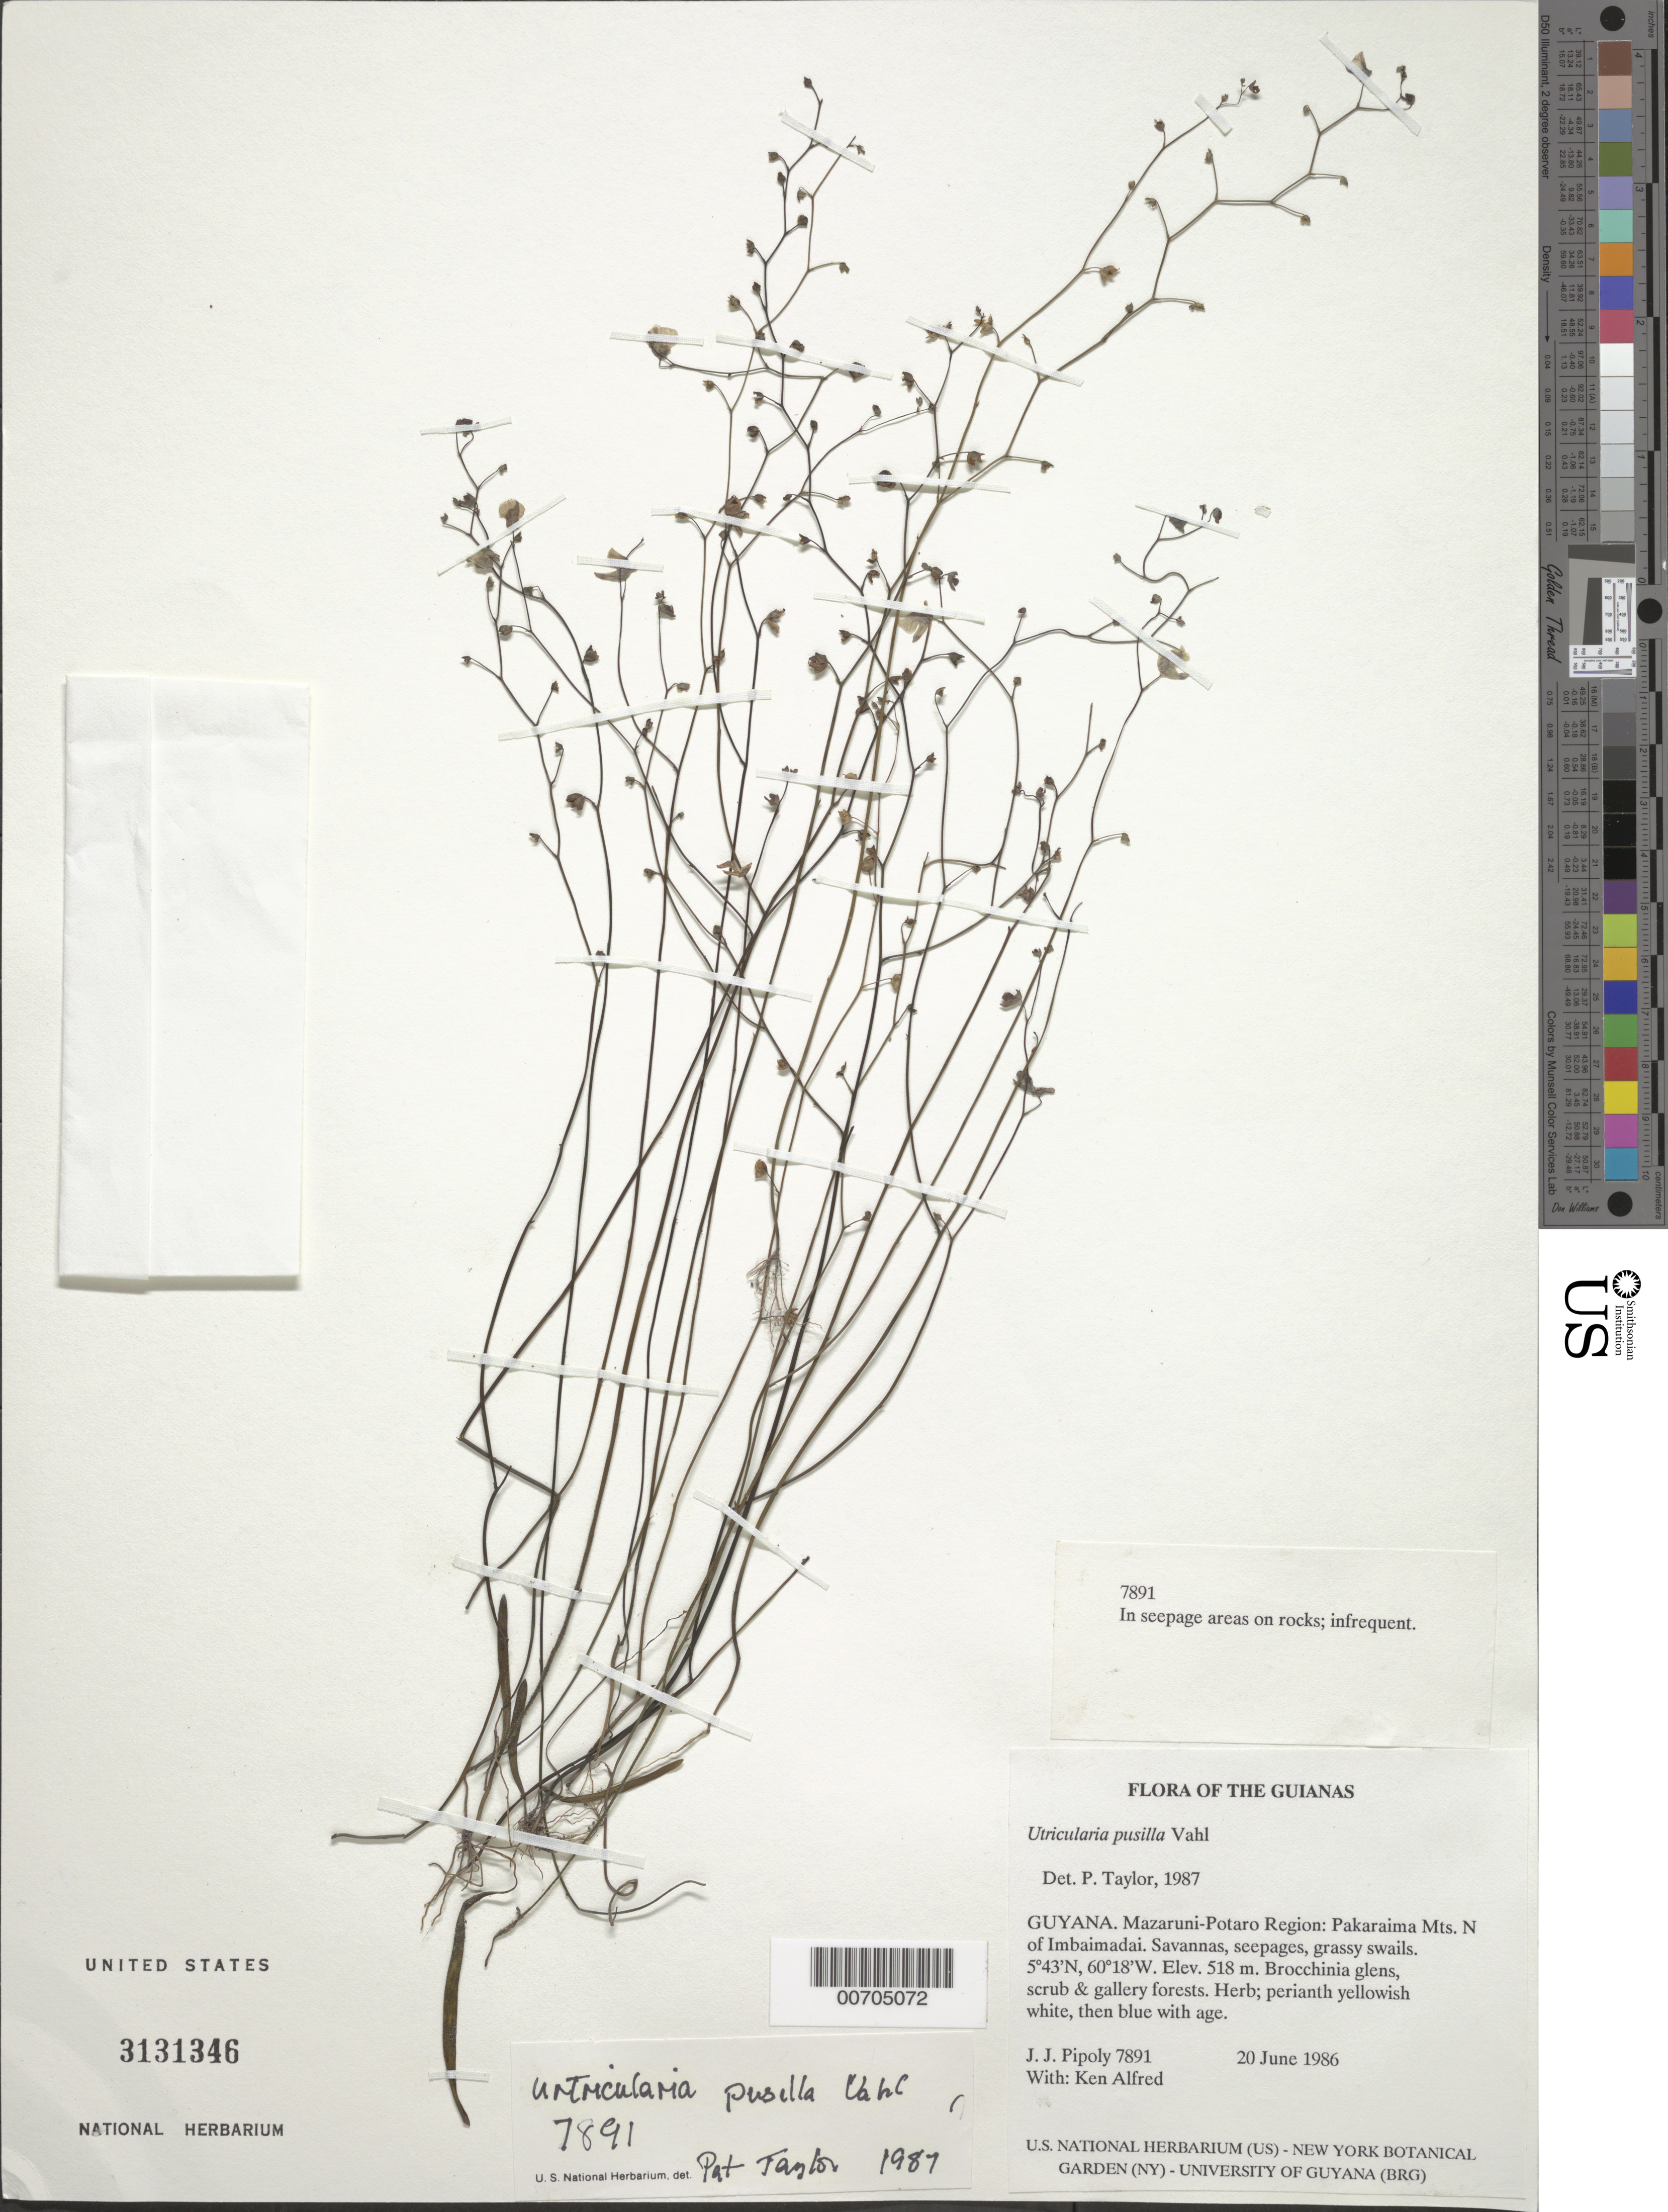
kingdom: Plantae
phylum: Tracheophyta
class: Magnoliopsida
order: Lamiales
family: Lentibulariaceae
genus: Utricularia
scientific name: Utricularia pusilla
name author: Vahl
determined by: Taylor, P.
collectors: J. J. Pipoly & K. Alfred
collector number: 7891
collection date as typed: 20 June 1986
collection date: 1986-06-20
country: Guyana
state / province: Cuyuni-Mazaruni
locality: Pakaraima Mts. N of Imbaimadai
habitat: Savannas, seepages, grassy swails, Brocchinia glens, scrub & gallery forests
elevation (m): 518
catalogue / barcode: US 3131346